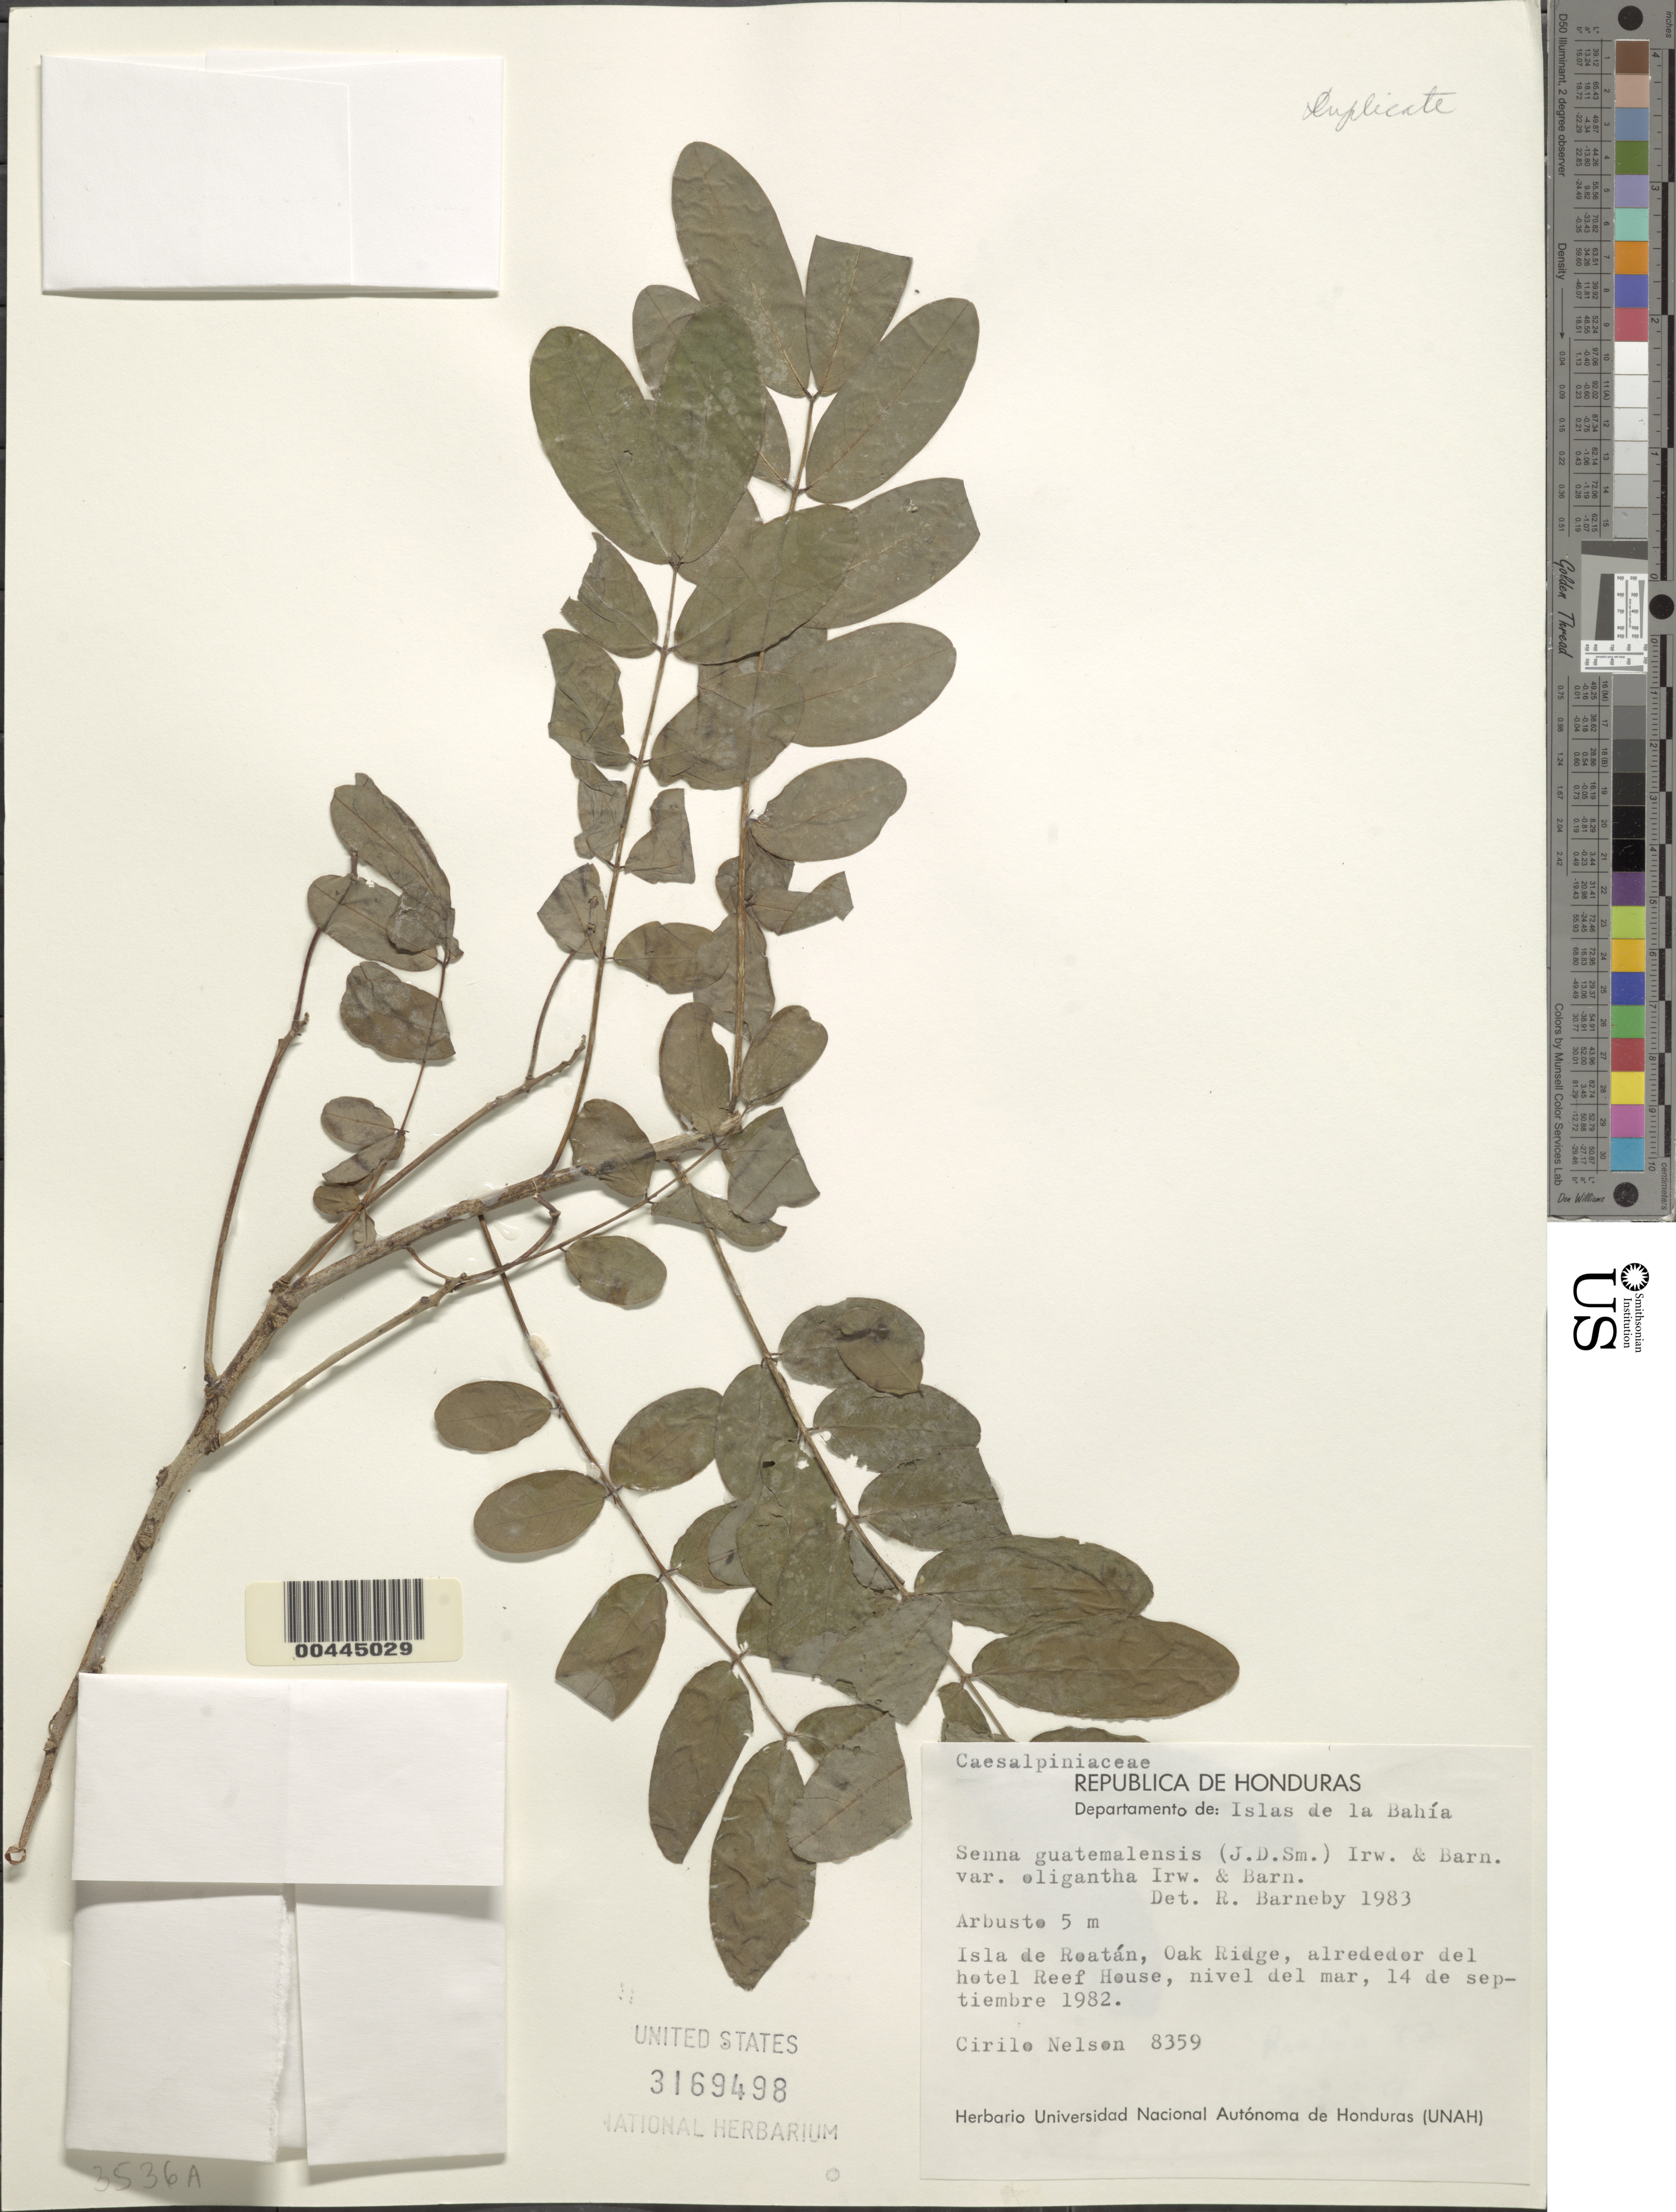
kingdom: Plantae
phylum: Tracheophyta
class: Magnoliopsida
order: Fabales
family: Fabaceae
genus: Senna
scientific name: Senna guatemalensis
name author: (Donn. Sm.) H.S. Irwin & Barneby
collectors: C. H. Nelson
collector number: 8359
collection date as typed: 14 Sep 1982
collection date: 1982-09-14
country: Honduras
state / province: Islas de la Bahía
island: Roatan Island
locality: Oak ridge, Hotel Reef House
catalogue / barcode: US 3169498